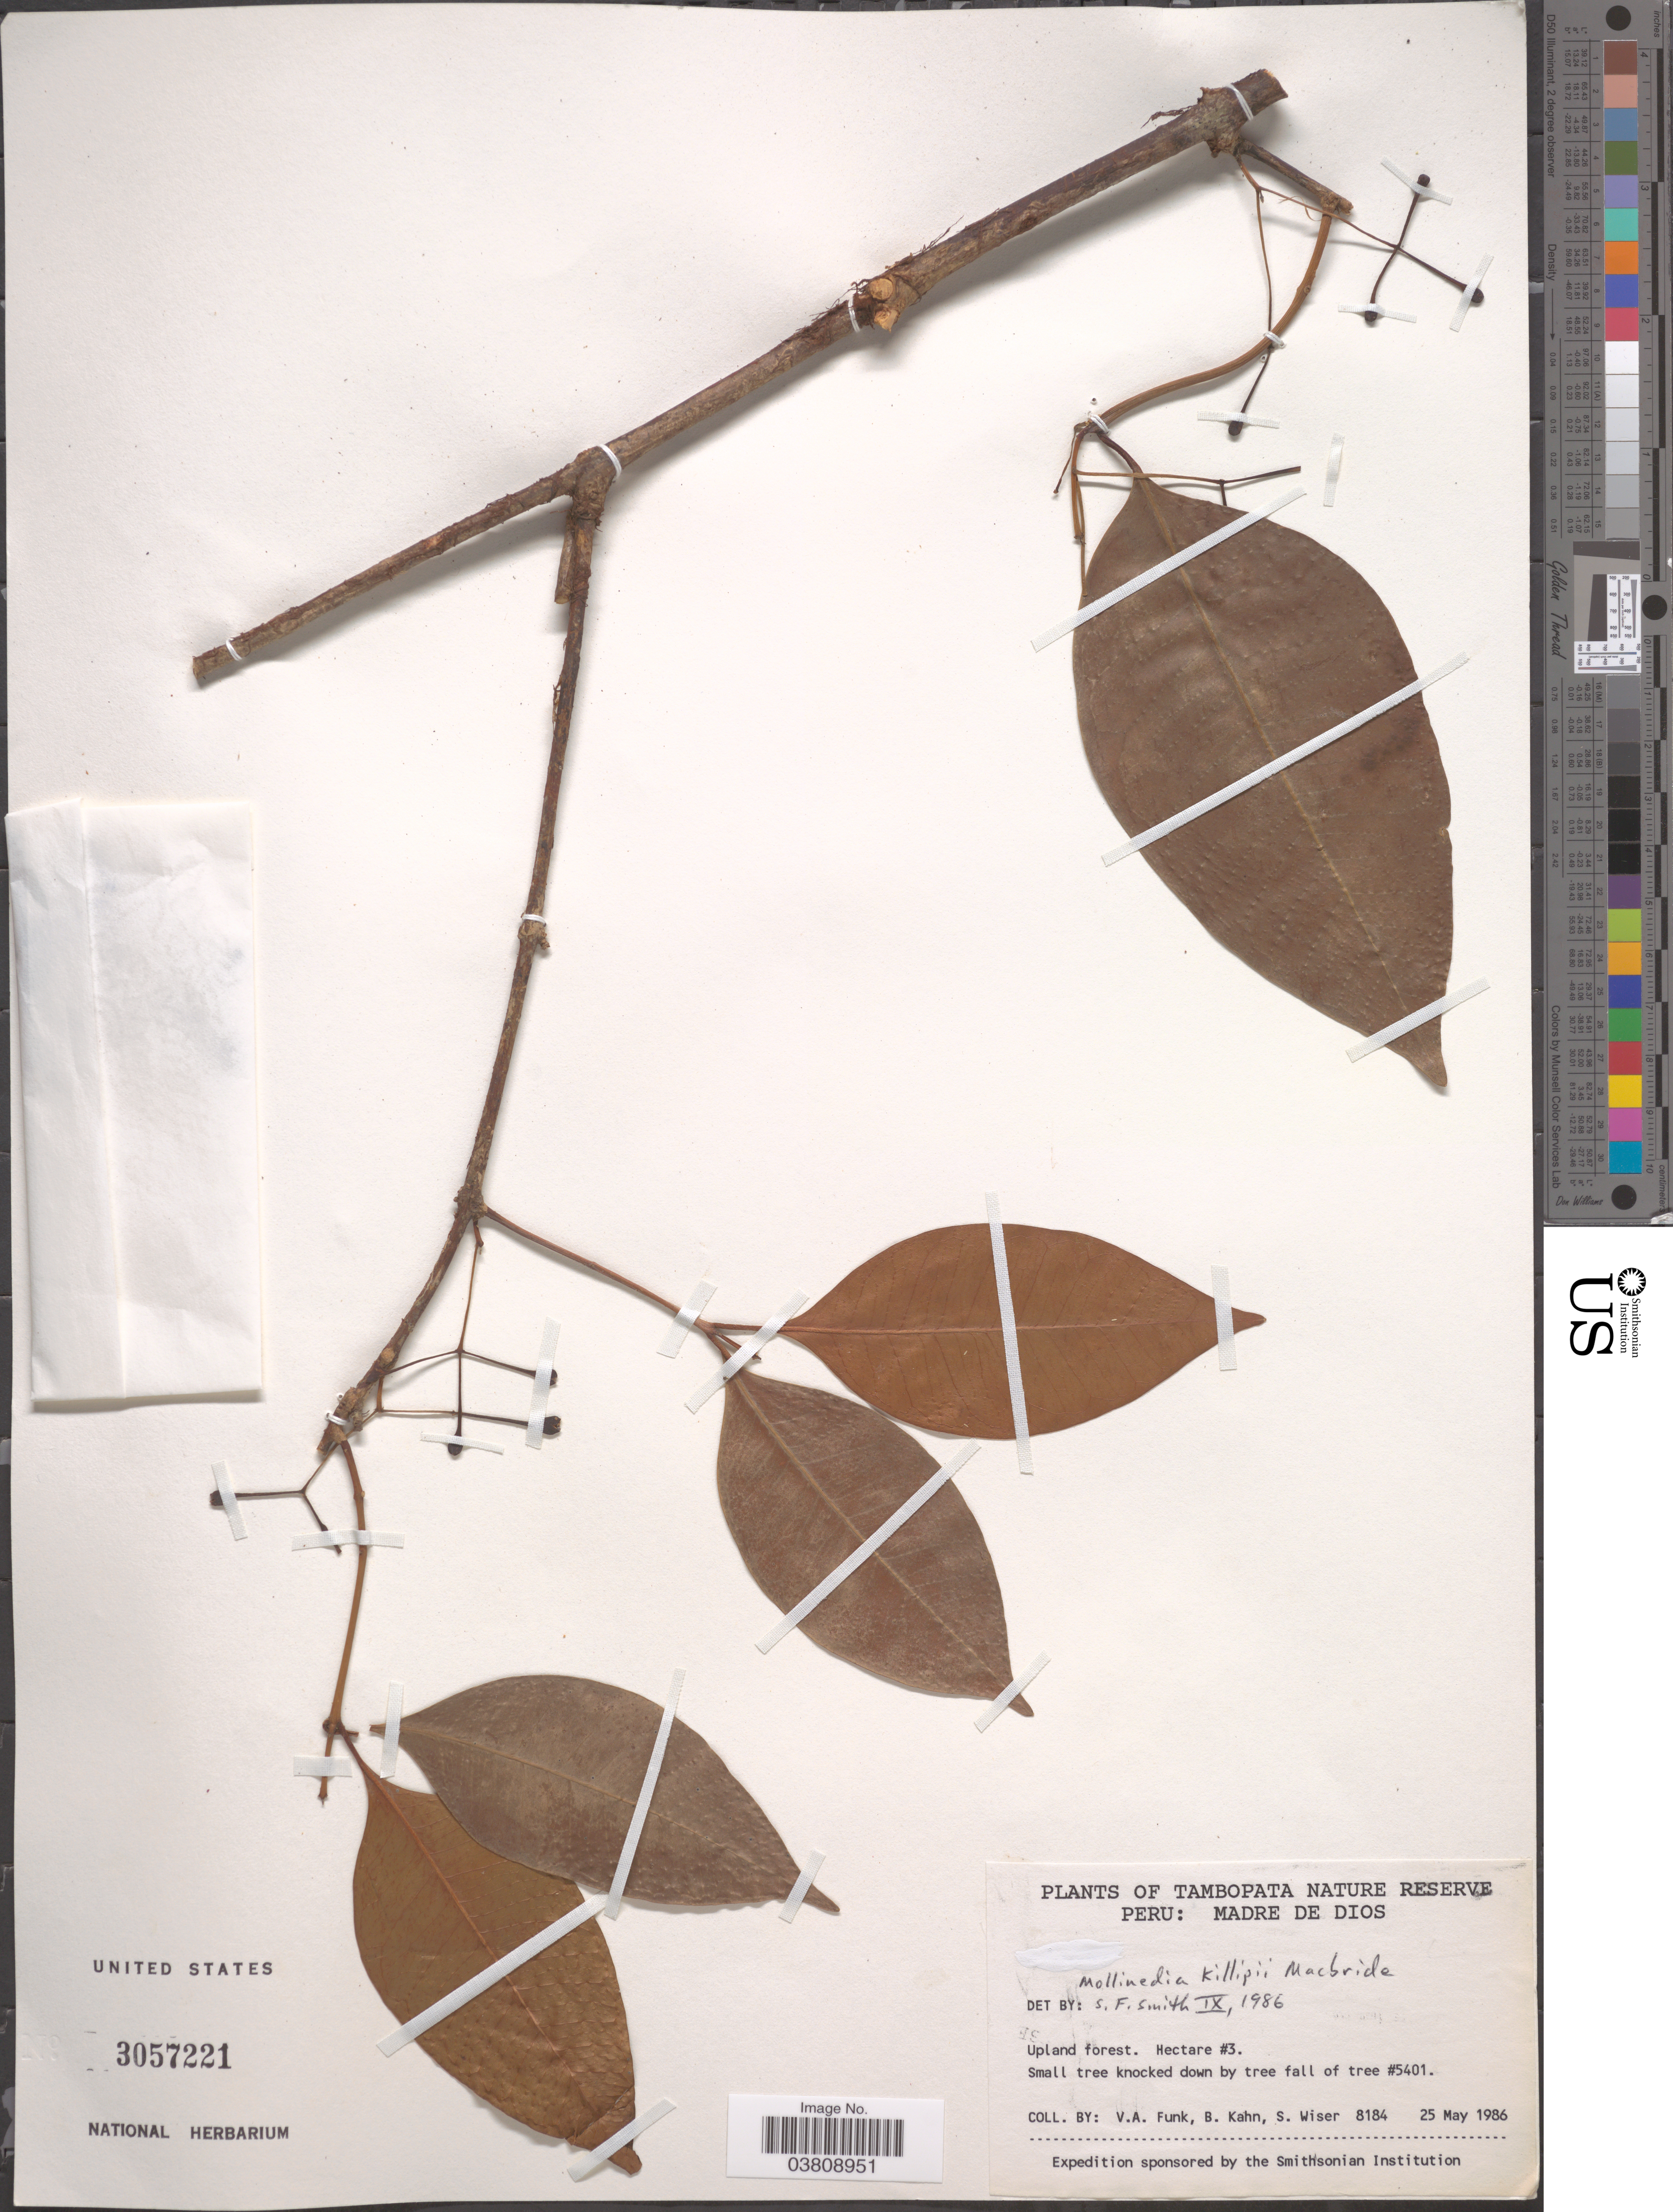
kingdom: Plantae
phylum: Tracheophyta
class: Magnoliopsida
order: Laurales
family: Monimiaceae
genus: Mollinedia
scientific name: Mollinedia killipii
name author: J.F. Macbr.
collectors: V. Funk, B. Kahn & S. Wiser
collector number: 8184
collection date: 1986-05-25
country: Peru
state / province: Madre de Dios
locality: Tambopata Nature Reserve. Upland forest. Hectare #3.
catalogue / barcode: US 3057221